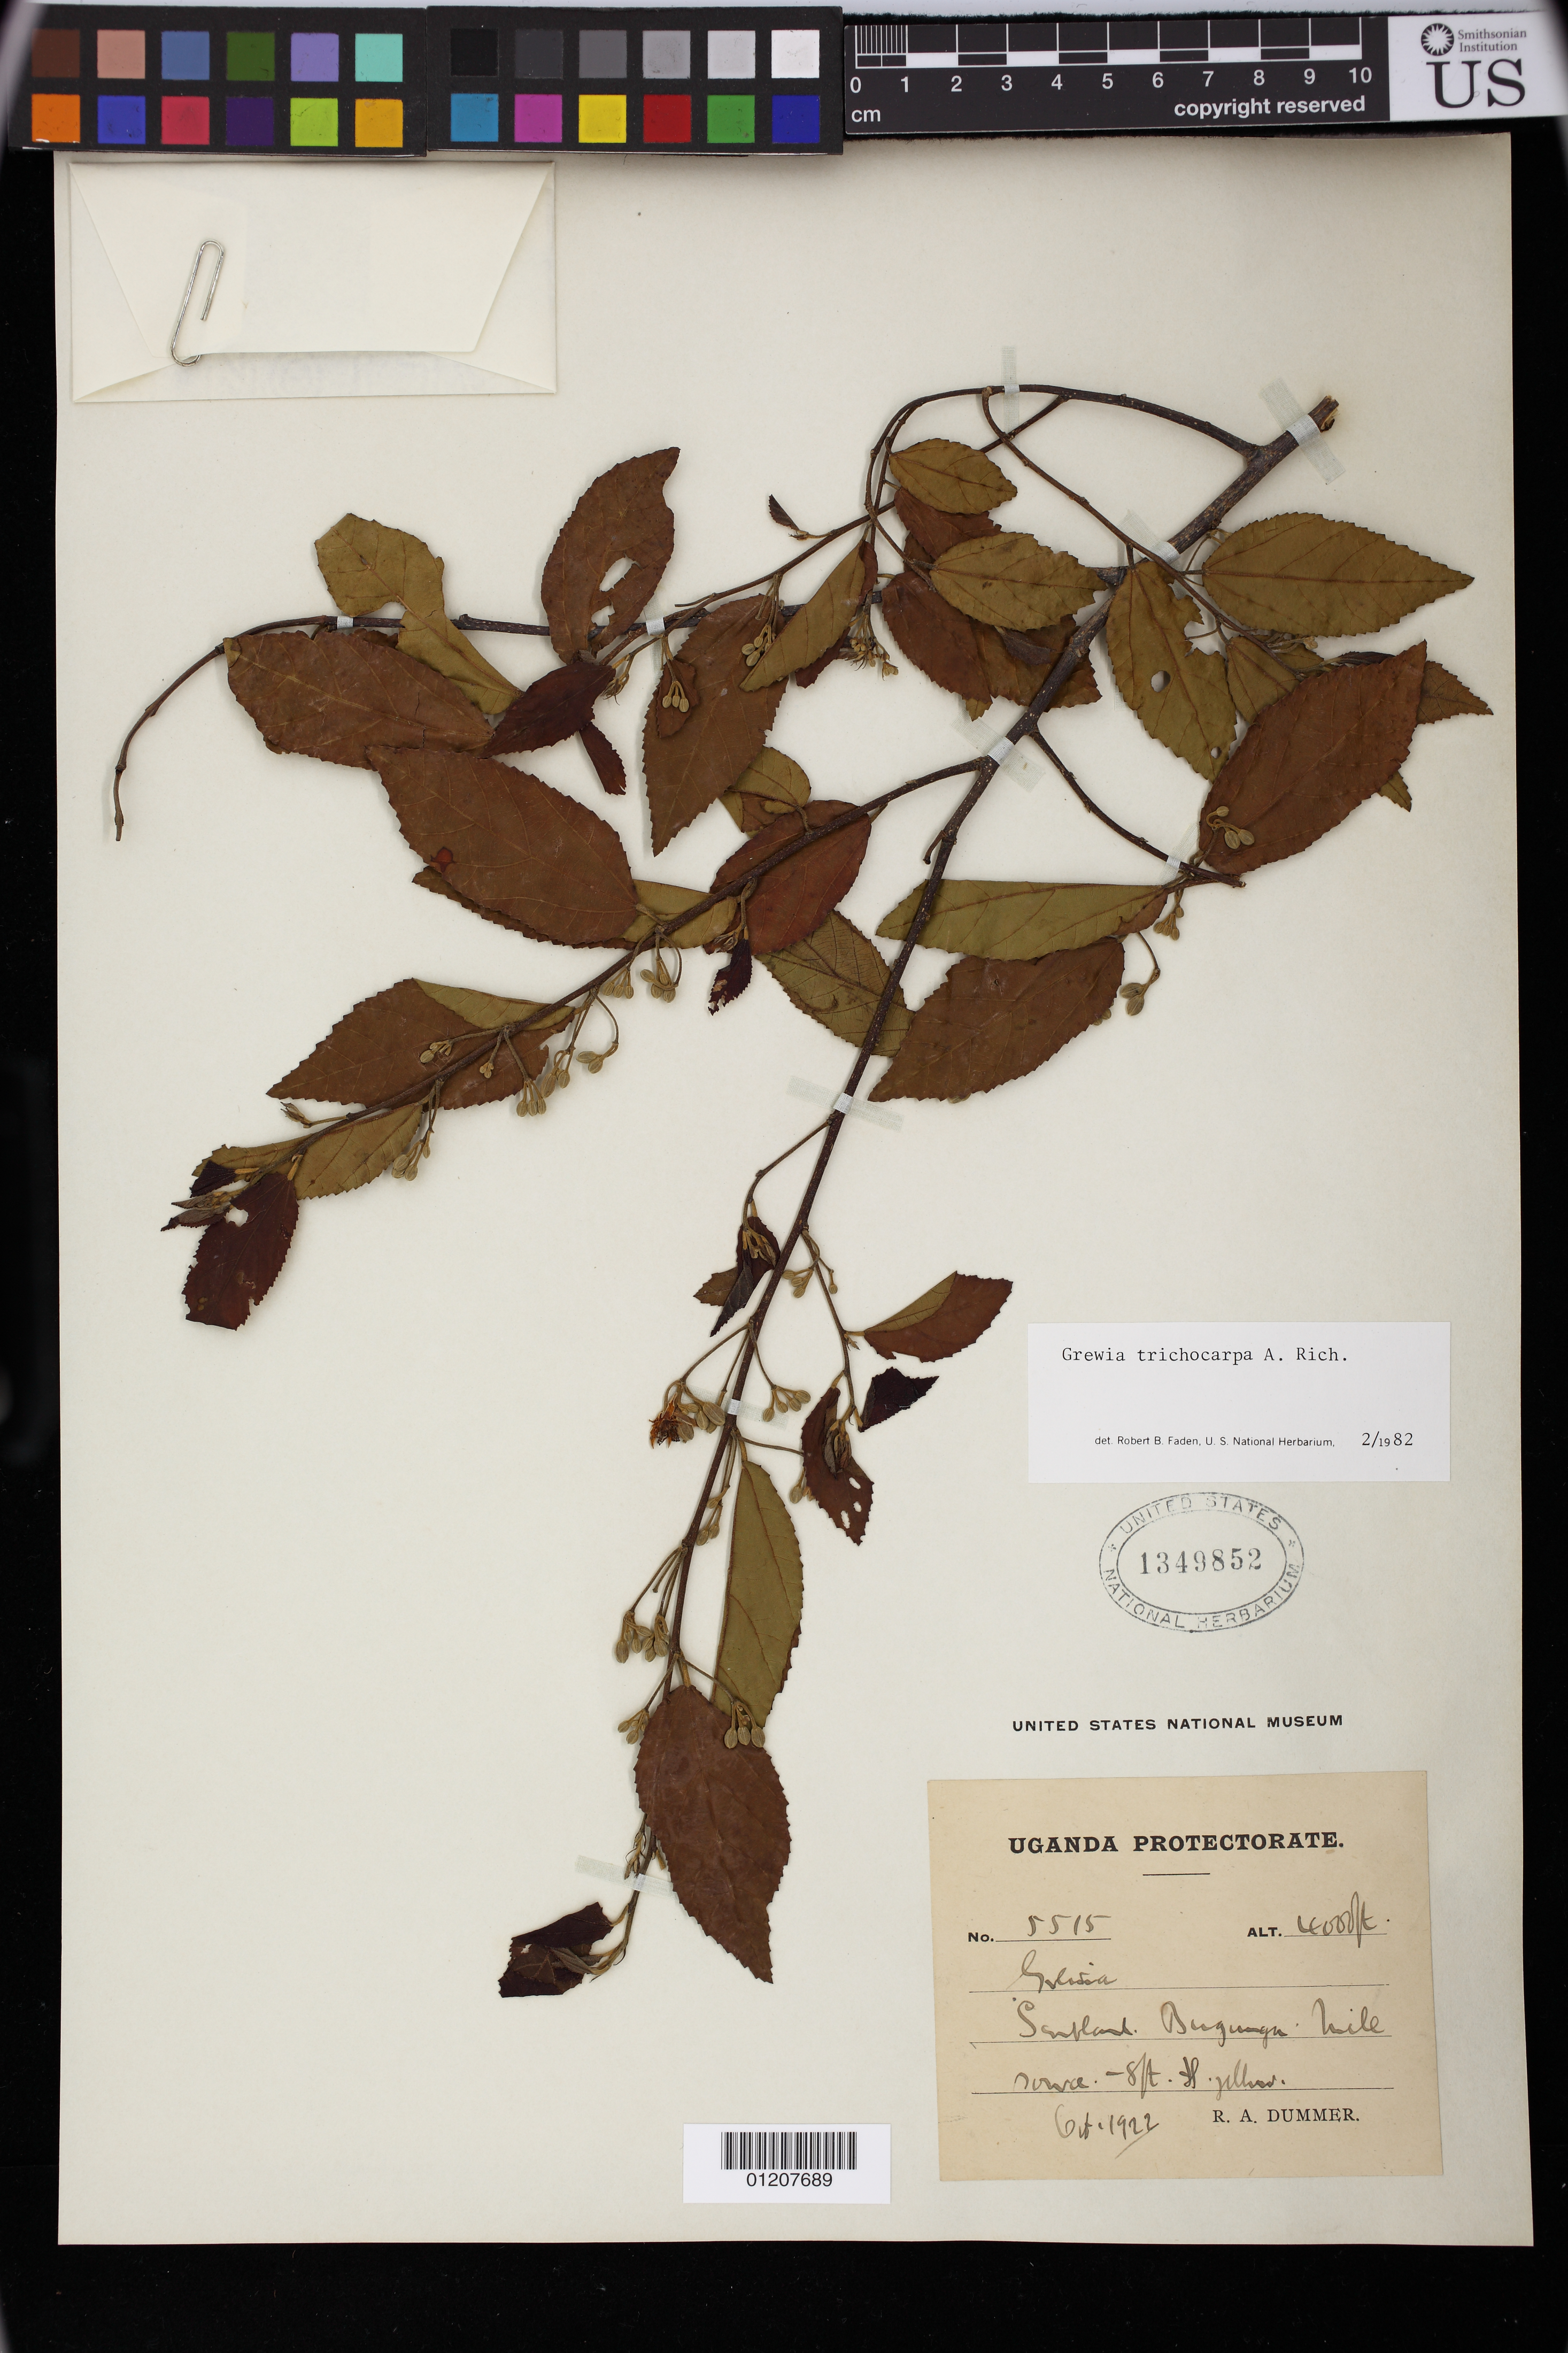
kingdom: Plantae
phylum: Tracheophyta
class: Magnoliopsida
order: Malvales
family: Malvaceae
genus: Grewia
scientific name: Grewia trichocarpa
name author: Hochst. ex A. Rich.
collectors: R. A. Dümmer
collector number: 5515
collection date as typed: Oct 1922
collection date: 1922-10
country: Uganda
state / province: Central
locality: Scrubland Bugungu. Nile source.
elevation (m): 1219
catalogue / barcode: US 1349852